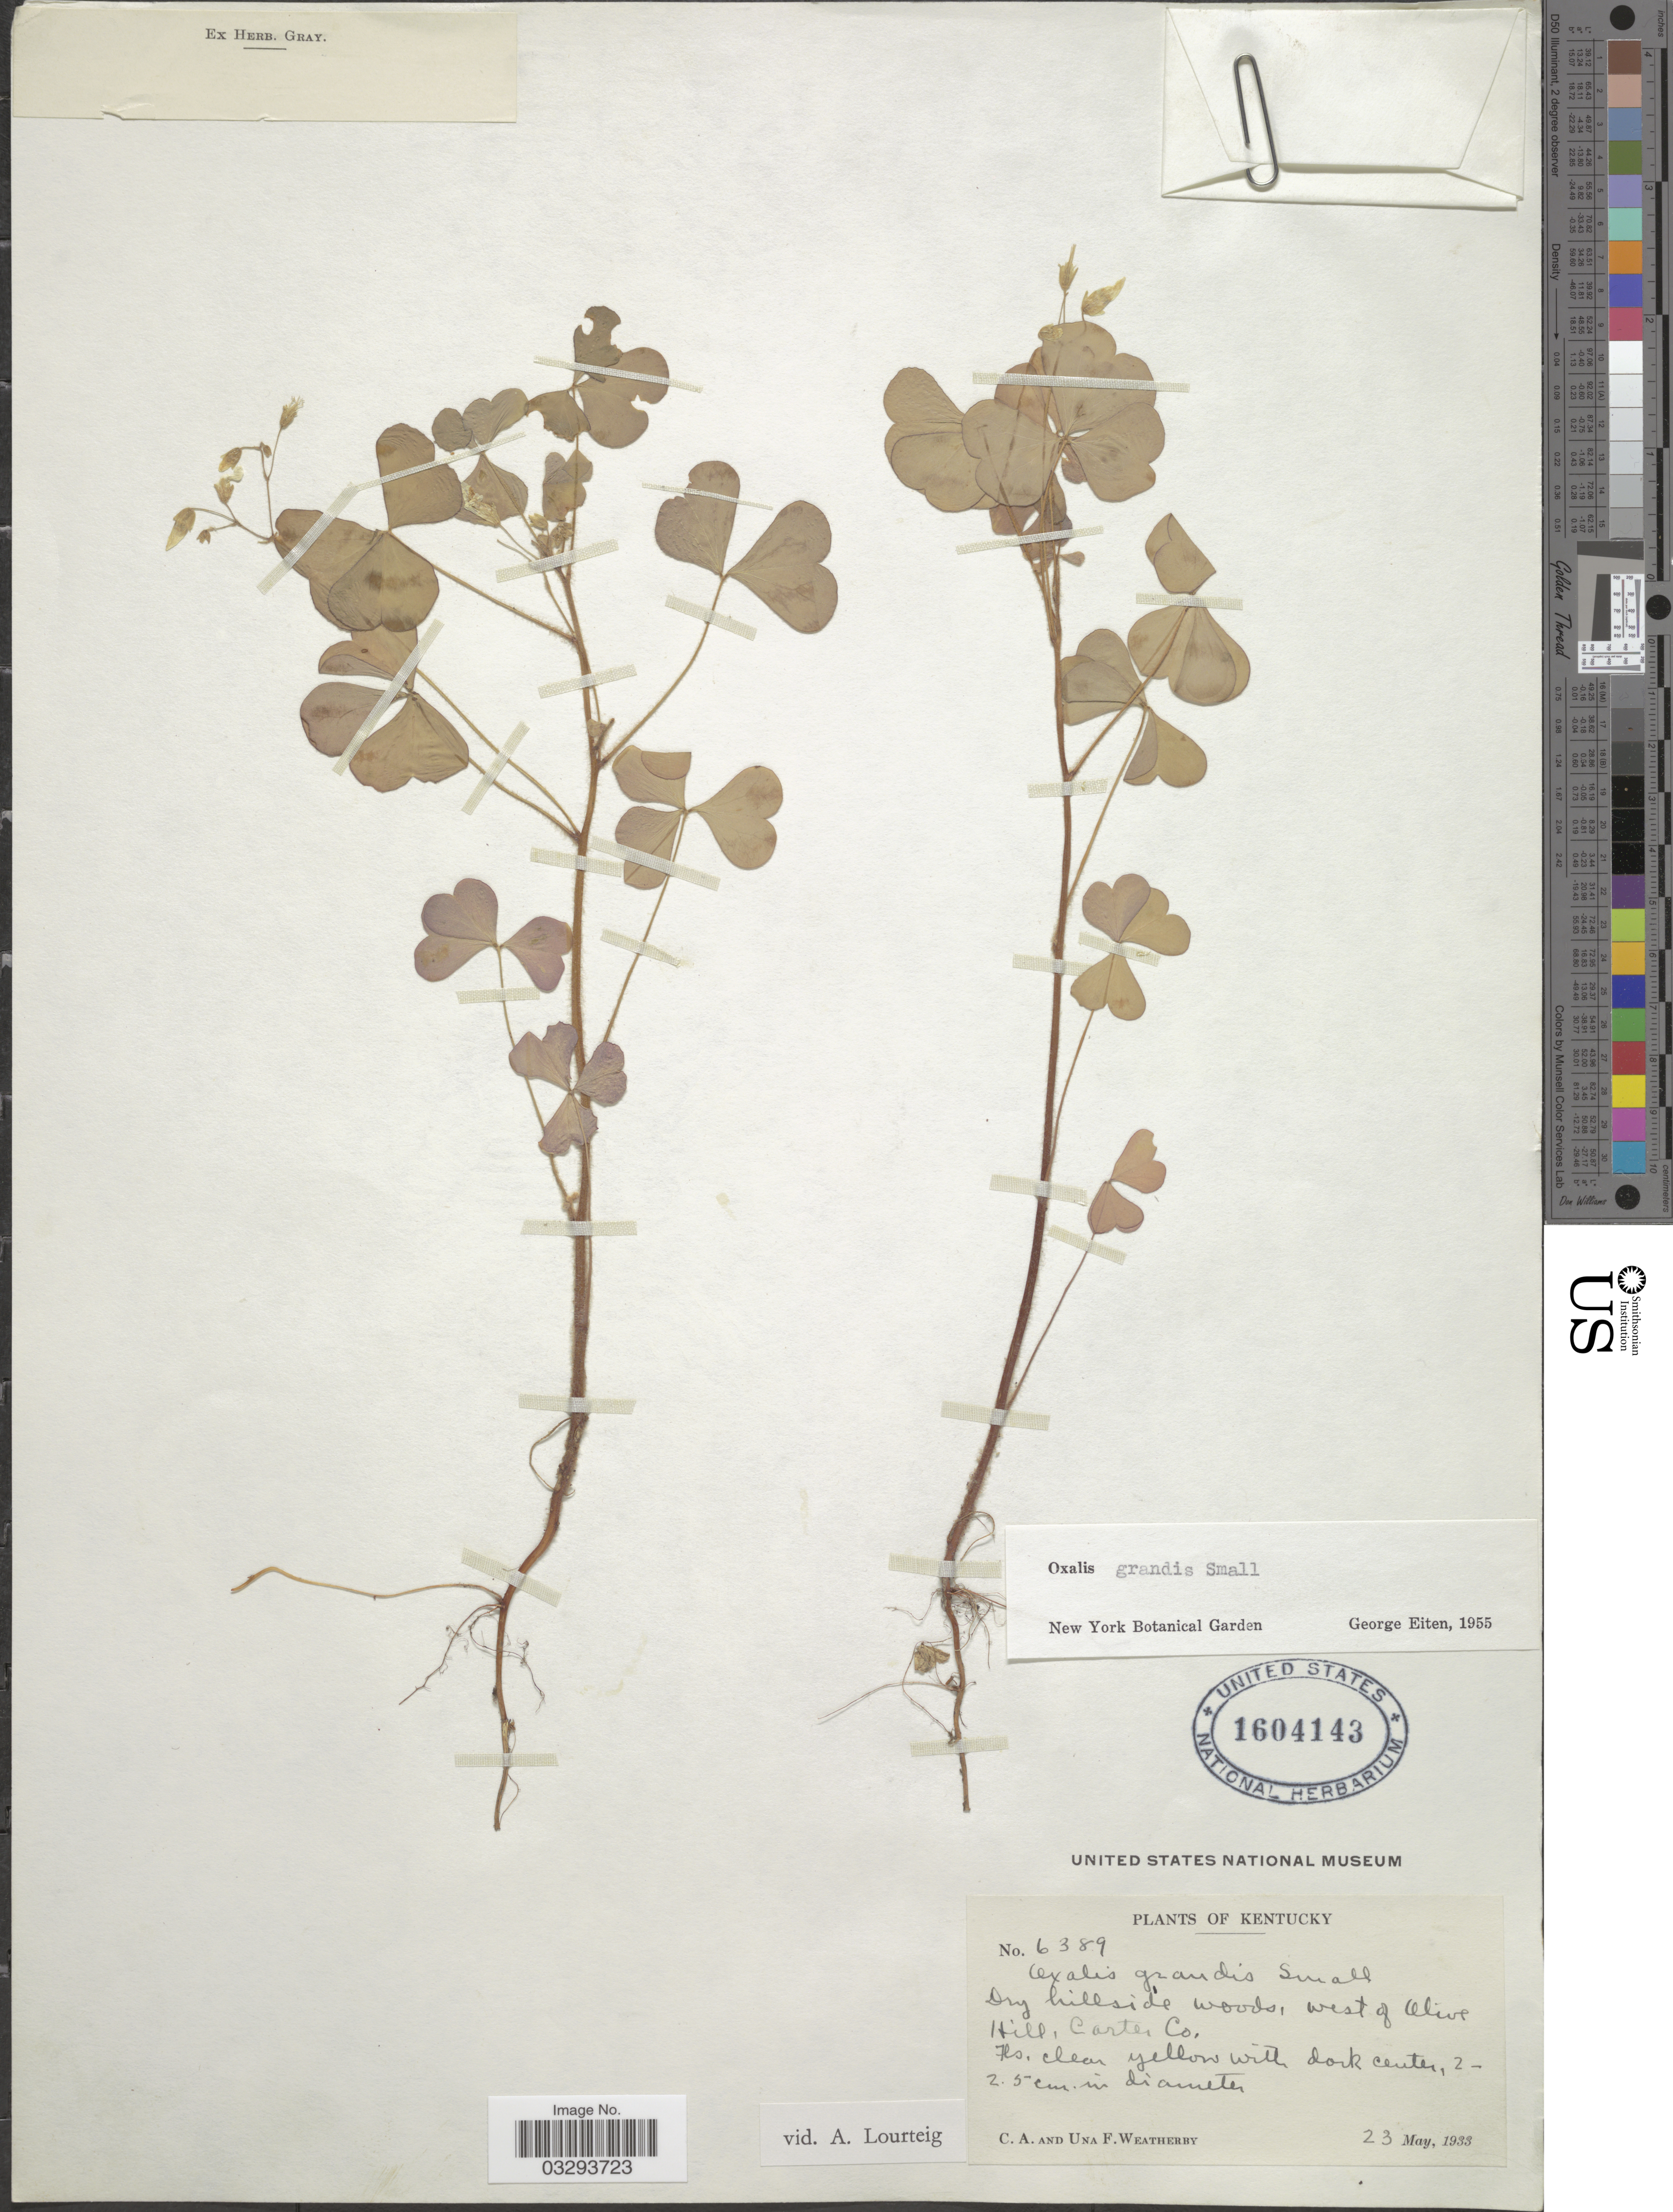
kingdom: Plantae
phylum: Tracheophyta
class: Magnoliopsida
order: Oxalidales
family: Oxalidaceae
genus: Oxalis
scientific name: Oxalis grandis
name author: Small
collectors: C. A. Weatherby & U. Weatherby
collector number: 6389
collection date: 1933-05-23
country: United States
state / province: Kentucky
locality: West of Olive Hill, Carter Co.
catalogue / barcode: US 1604143